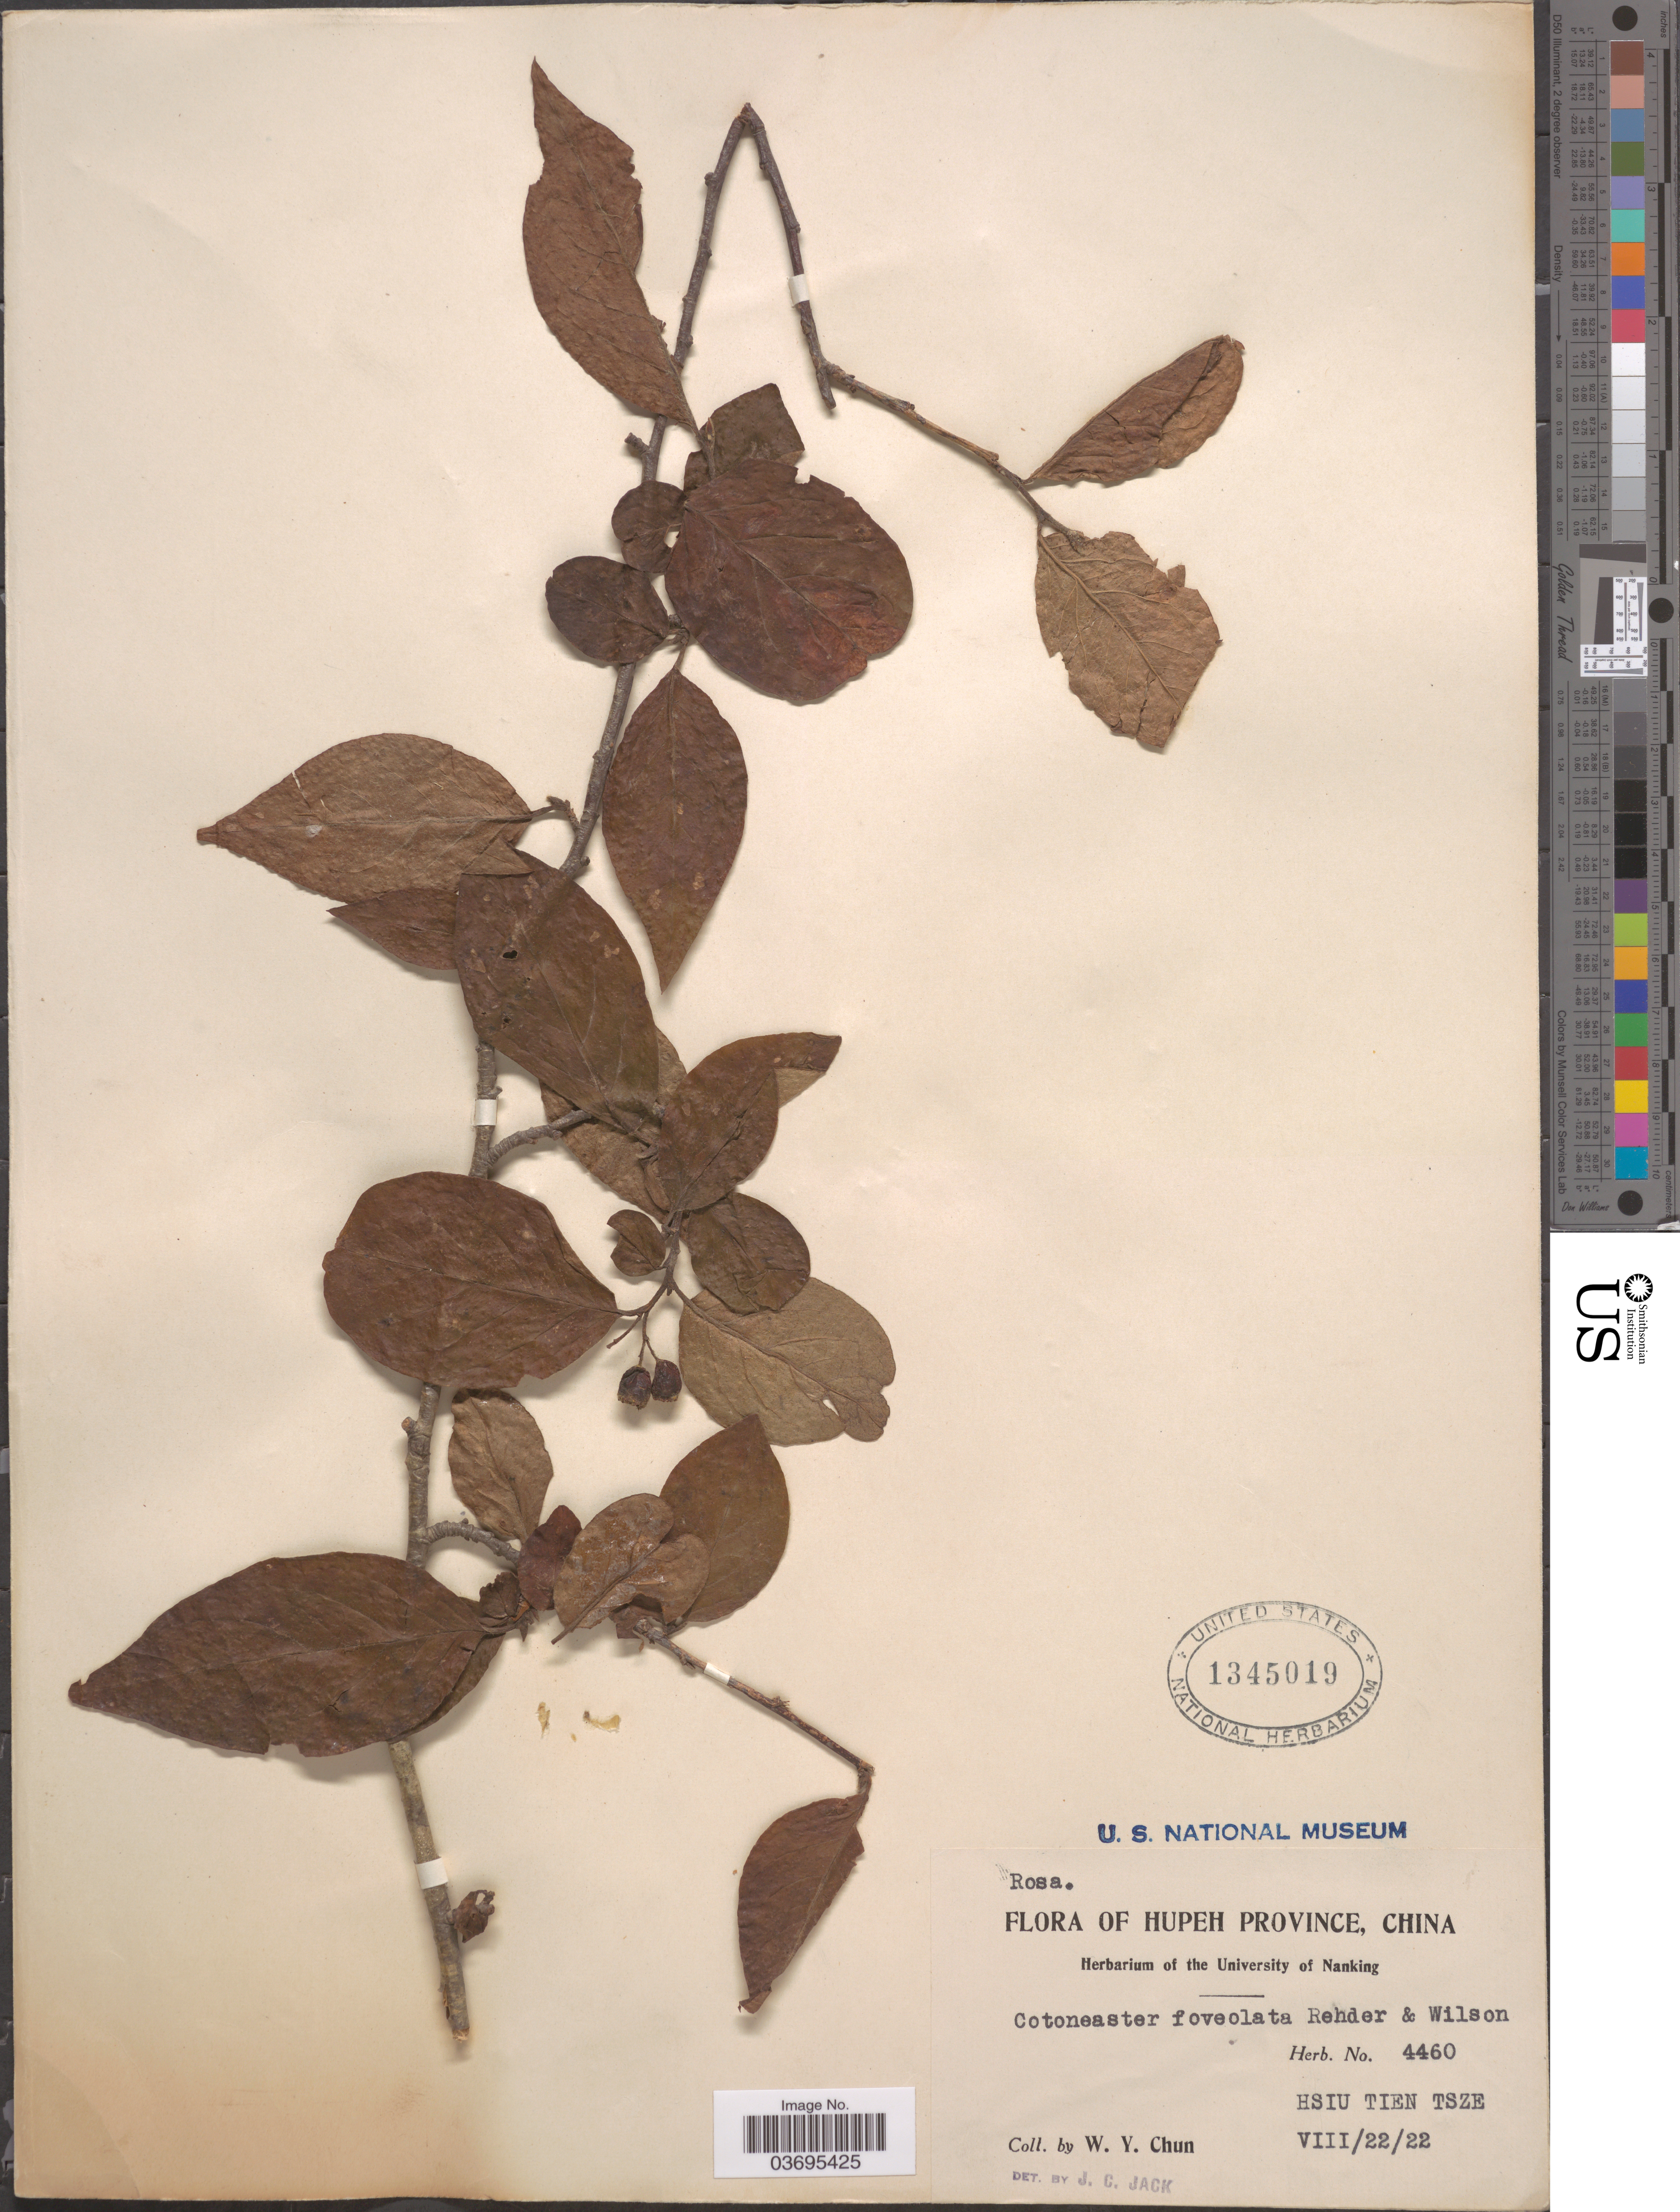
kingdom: Plantae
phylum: Tracheophyta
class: Magnoliopsida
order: Rosales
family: Rosaceae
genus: Cotoneaster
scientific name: Cotoneaster foveolatus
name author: Rehder & E.H. Wilson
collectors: W. Y. Chun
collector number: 4460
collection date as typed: Transcribed d/m/y: 22/8/22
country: China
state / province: Hubei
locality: Hupeh Province. Hsiu Tien Tsze.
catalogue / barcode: US 1345019